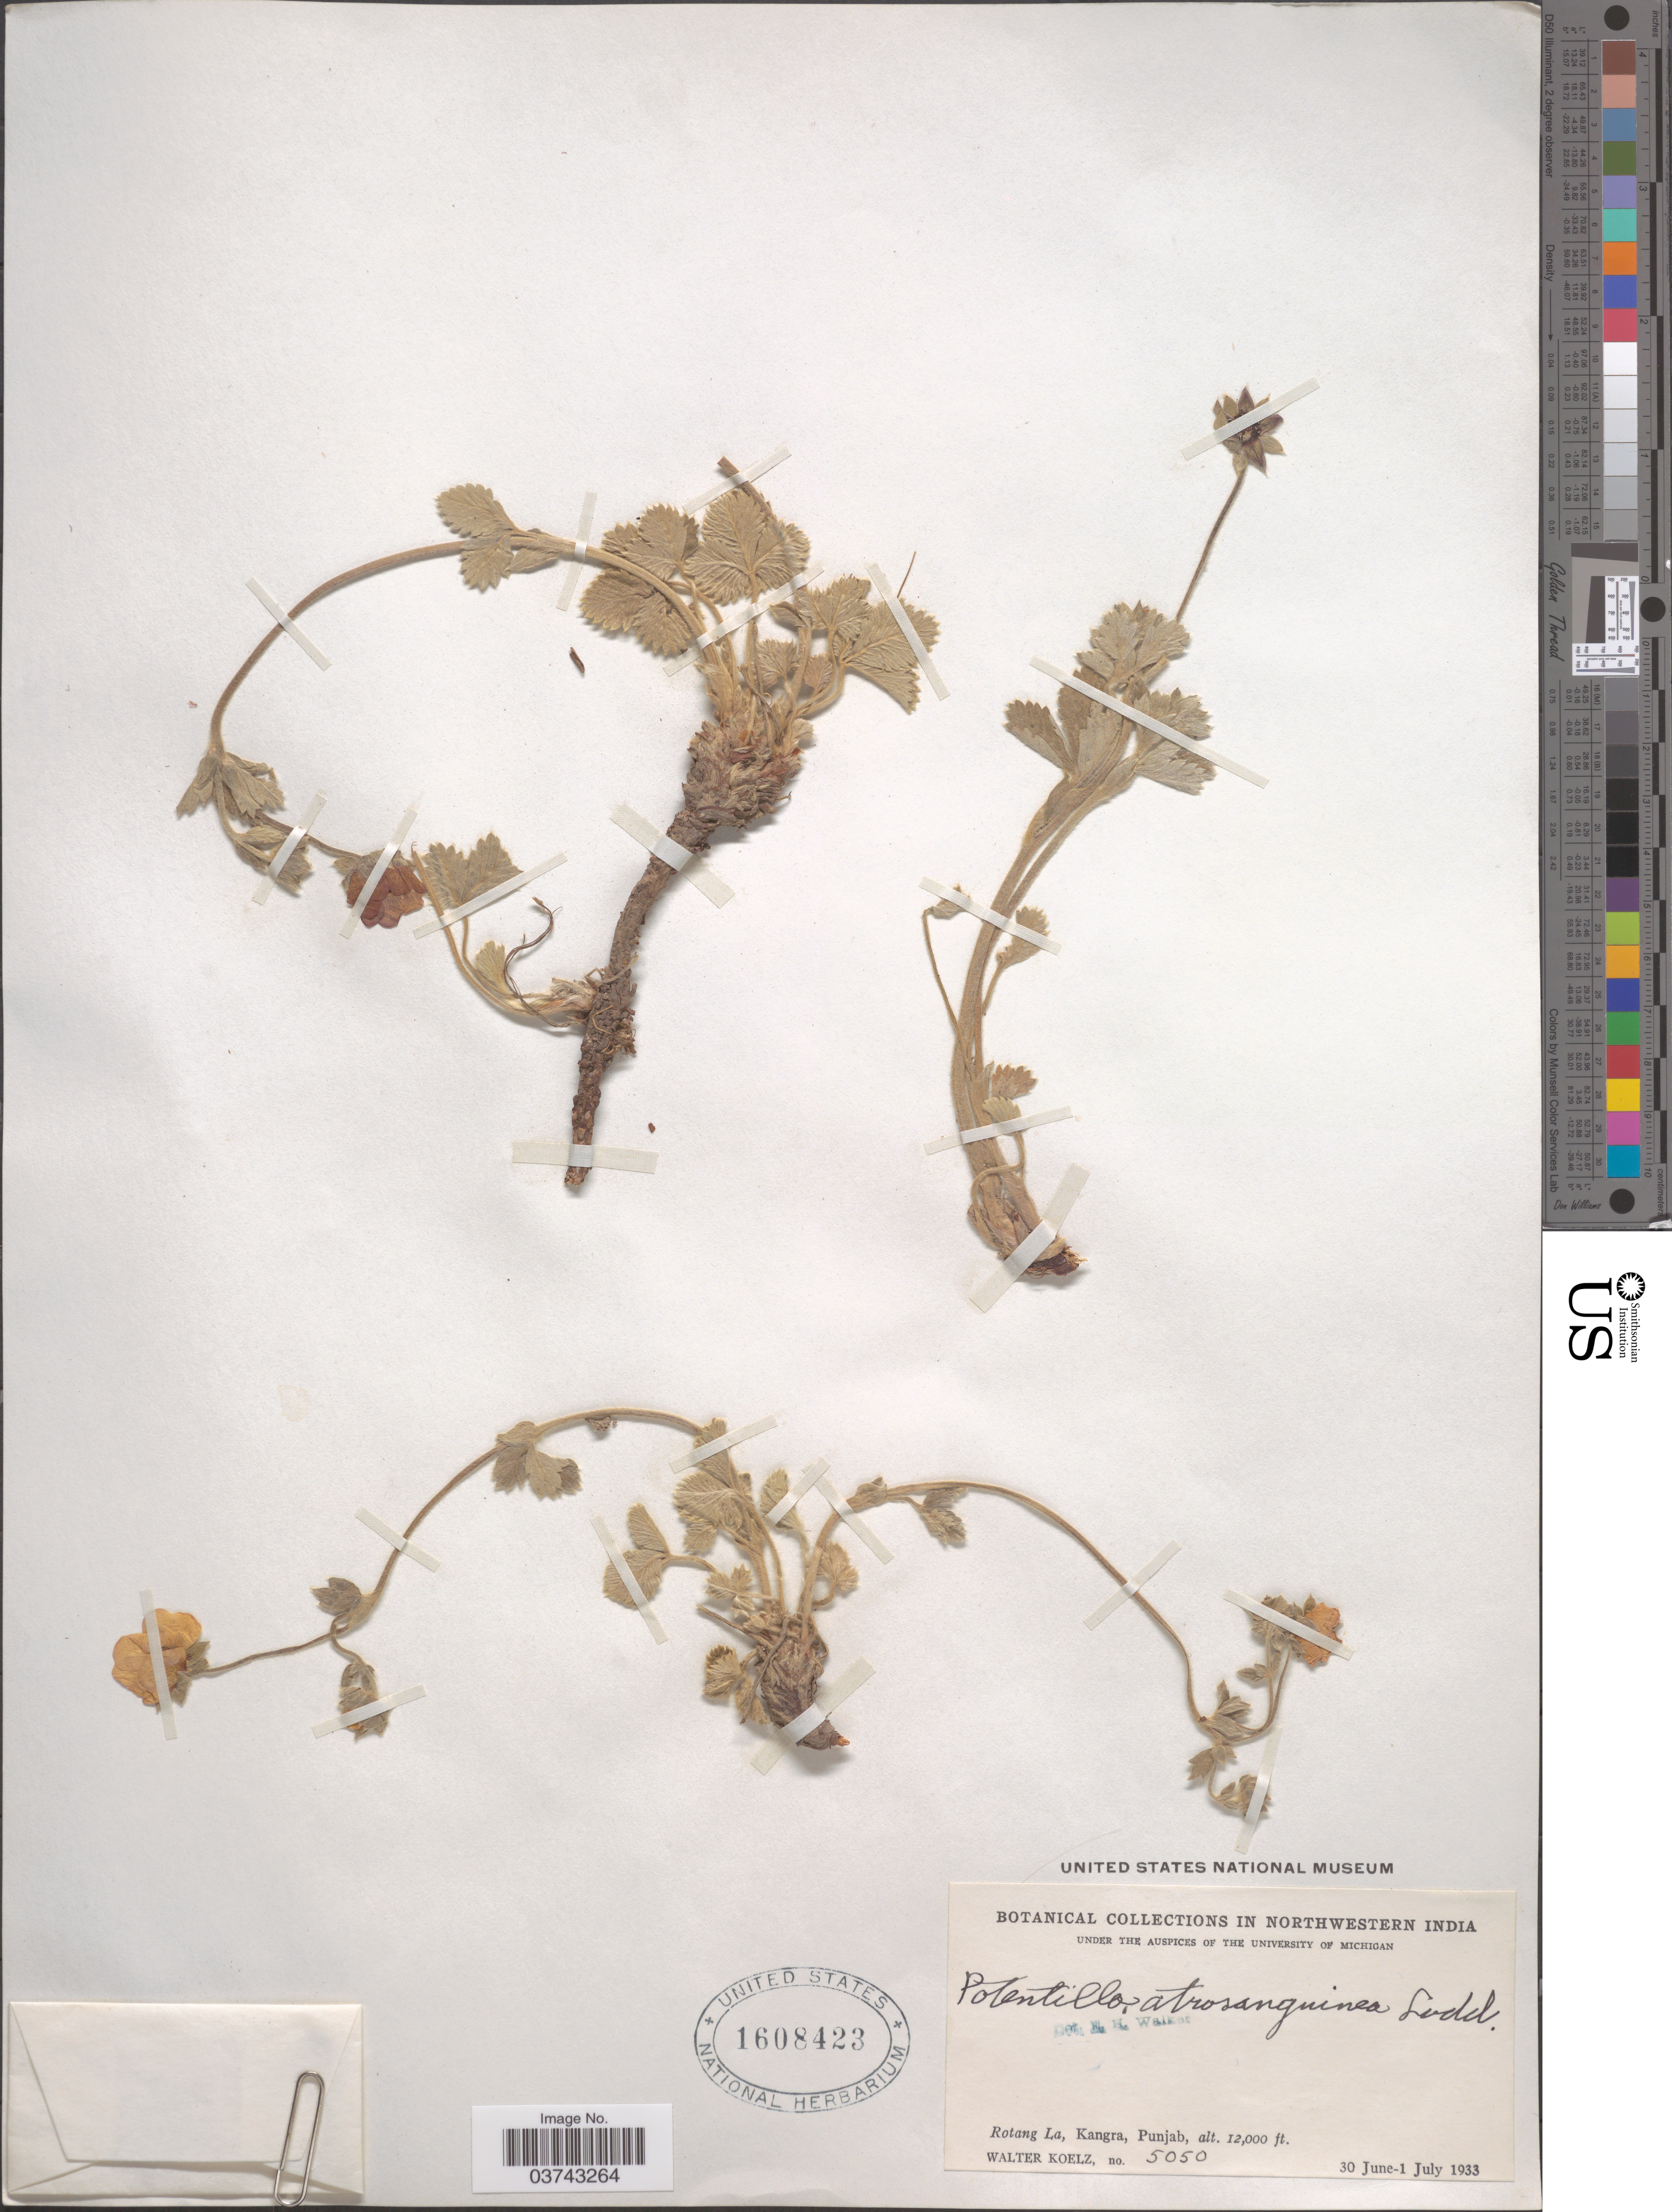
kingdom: Plantae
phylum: Tracheophyta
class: Magnoliopsida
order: Rosales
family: Rosaceae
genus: Potentilla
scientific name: Potentilla atrosanguinea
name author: G. Lodd. ex D. Don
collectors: W. N. Koelz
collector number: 5050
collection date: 1933-06-30/1933-07-01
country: India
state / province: Punjab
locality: Northwestern India. Rotang La, Kangra.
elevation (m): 3658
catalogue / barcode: US 1608423